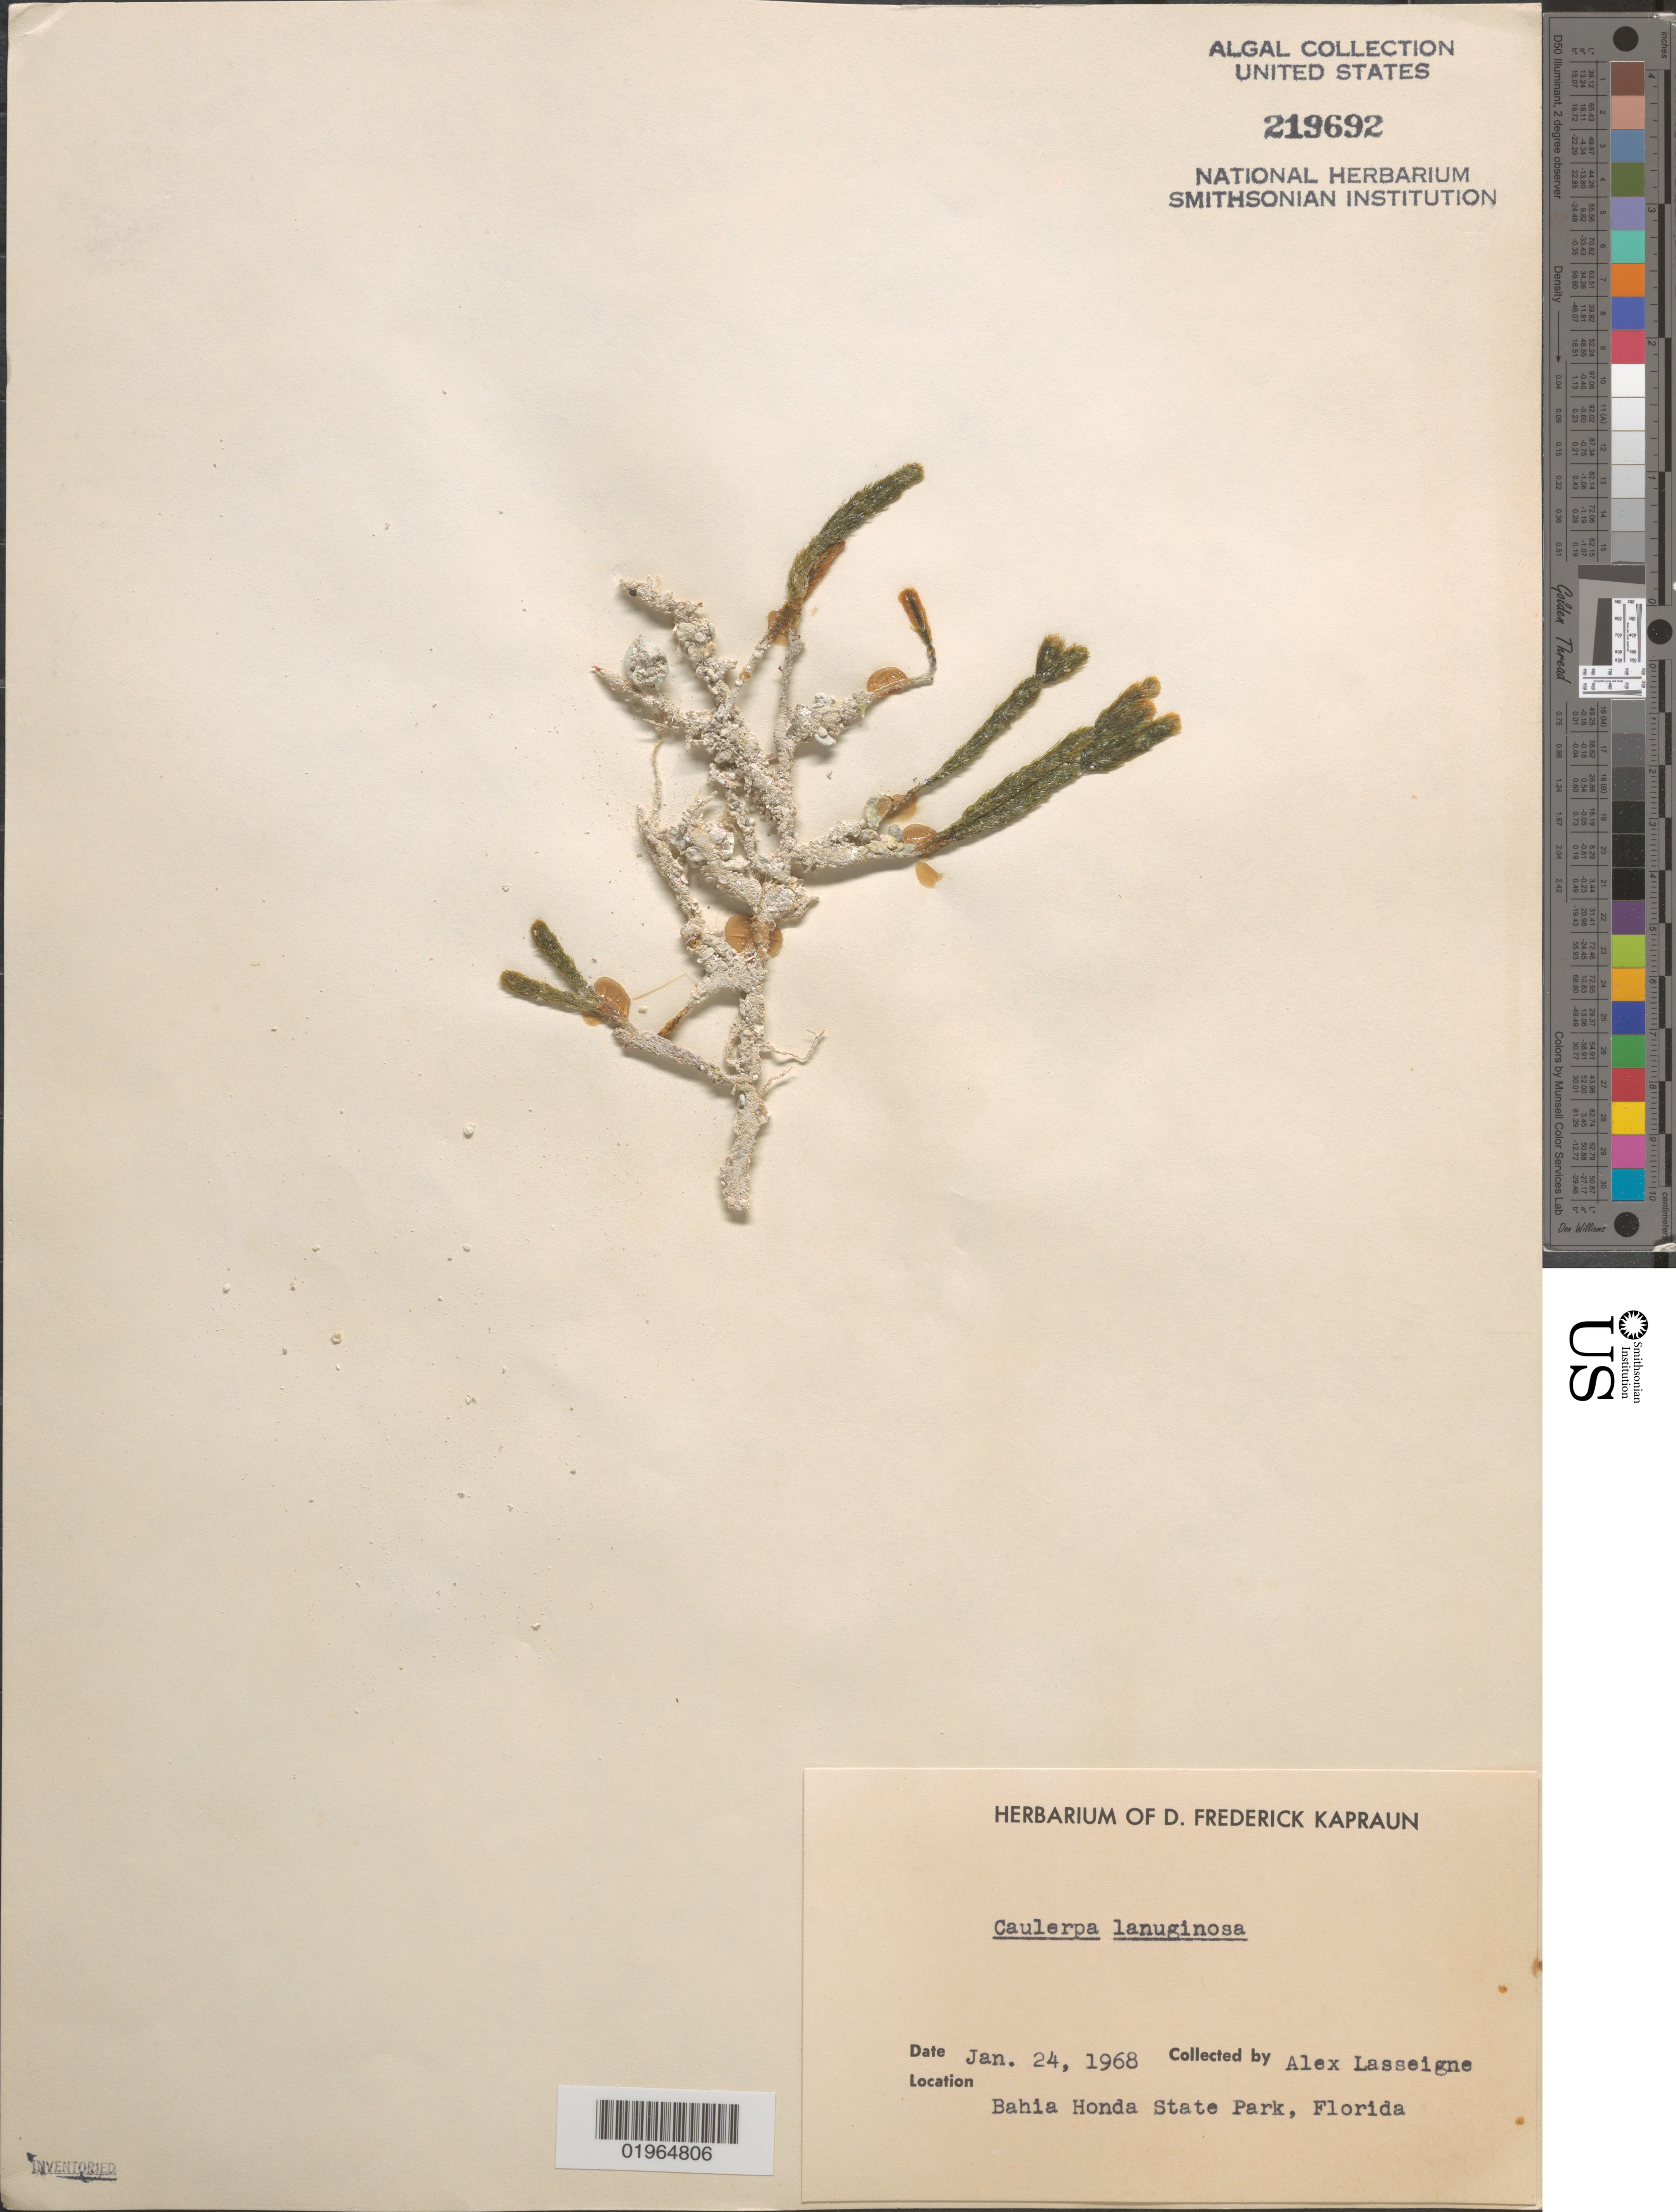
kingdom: Plantae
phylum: Chlorophyta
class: Ulvophyceae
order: Bryopsidales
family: Caulerpaceae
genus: Caulerpa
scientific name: Caulerpa lanuginosa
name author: J. Agardh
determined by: Lasseigne, Alex A.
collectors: A. Lasseigne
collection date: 1968-01-24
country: United States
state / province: Florida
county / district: Monroe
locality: Bahia Honda State Park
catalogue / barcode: US 219692